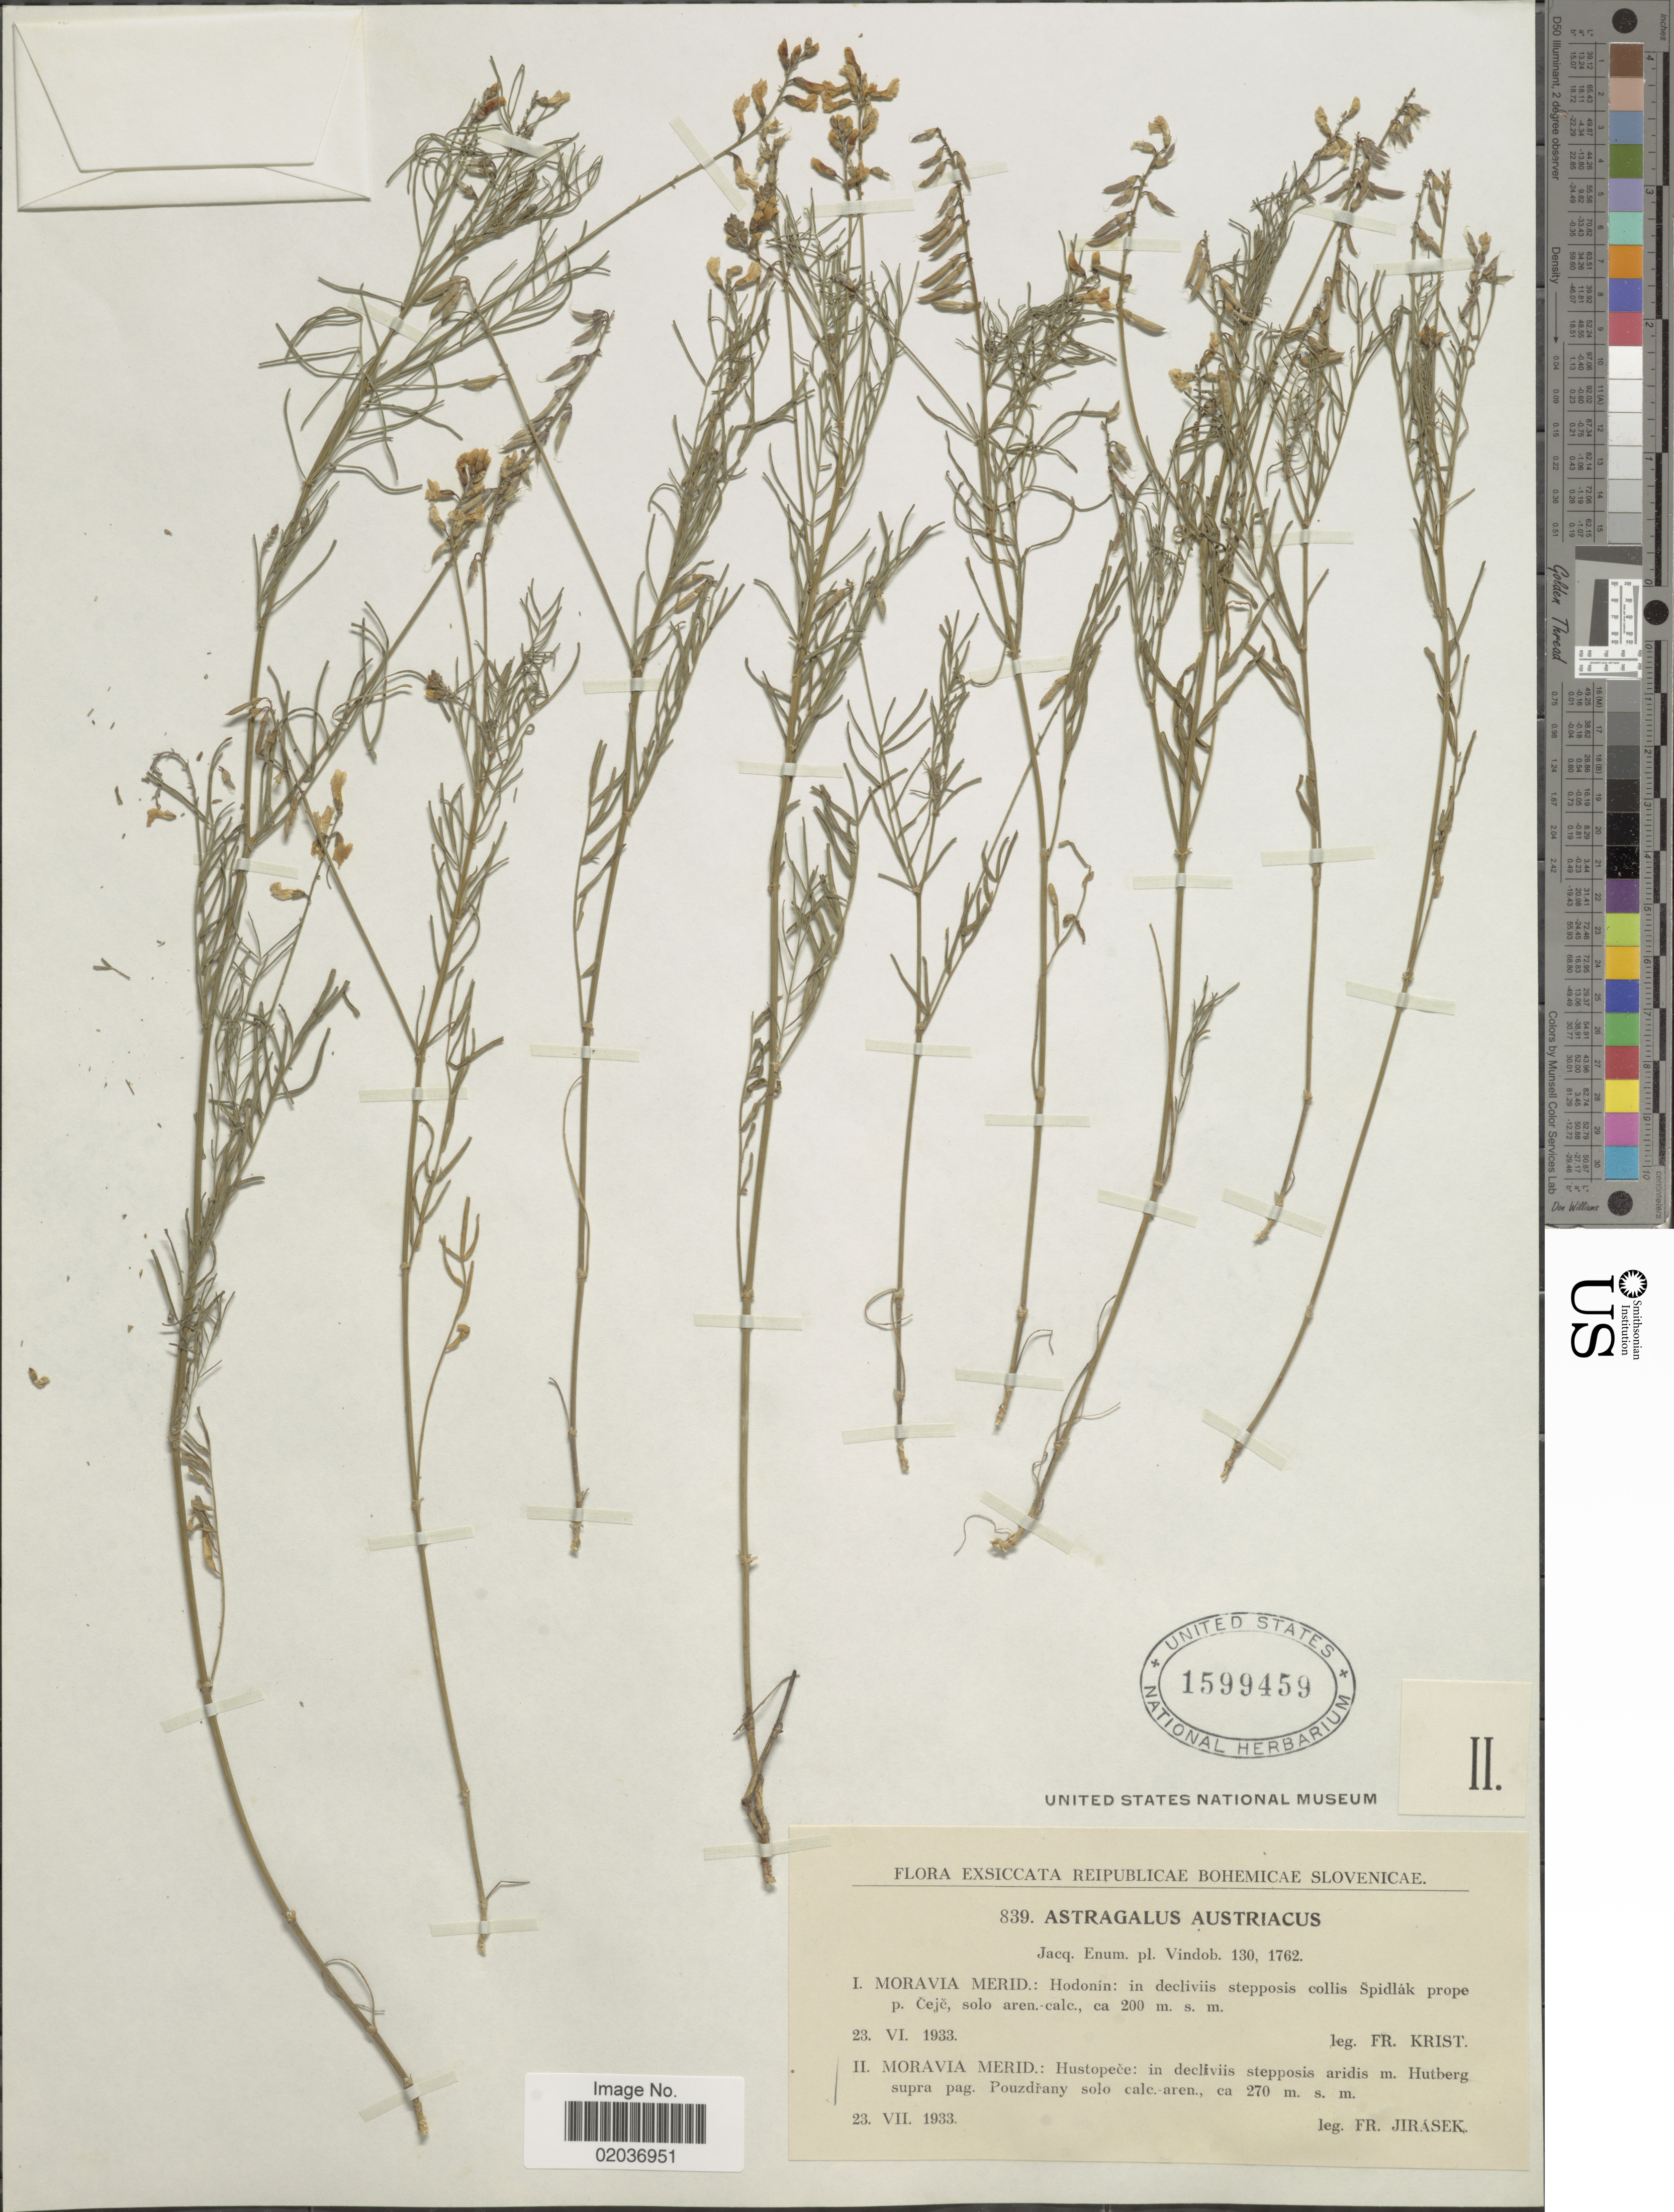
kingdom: Plantae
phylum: Tracheophyta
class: Magnoliopsida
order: Fabales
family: Fabaceae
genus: Astragalus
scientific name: Astragalus austriacus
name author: Jacq.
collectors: F. Jirasek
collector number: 839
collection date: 1933-07-23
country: Czechia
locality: Reipublicae Bohemicae Slovenicae. Moravia Merid.: Hustopece: in decliviis stepposis aridis m. Hutberg supra pag. Pouzdrany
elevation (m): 270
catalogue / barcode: US 1599459